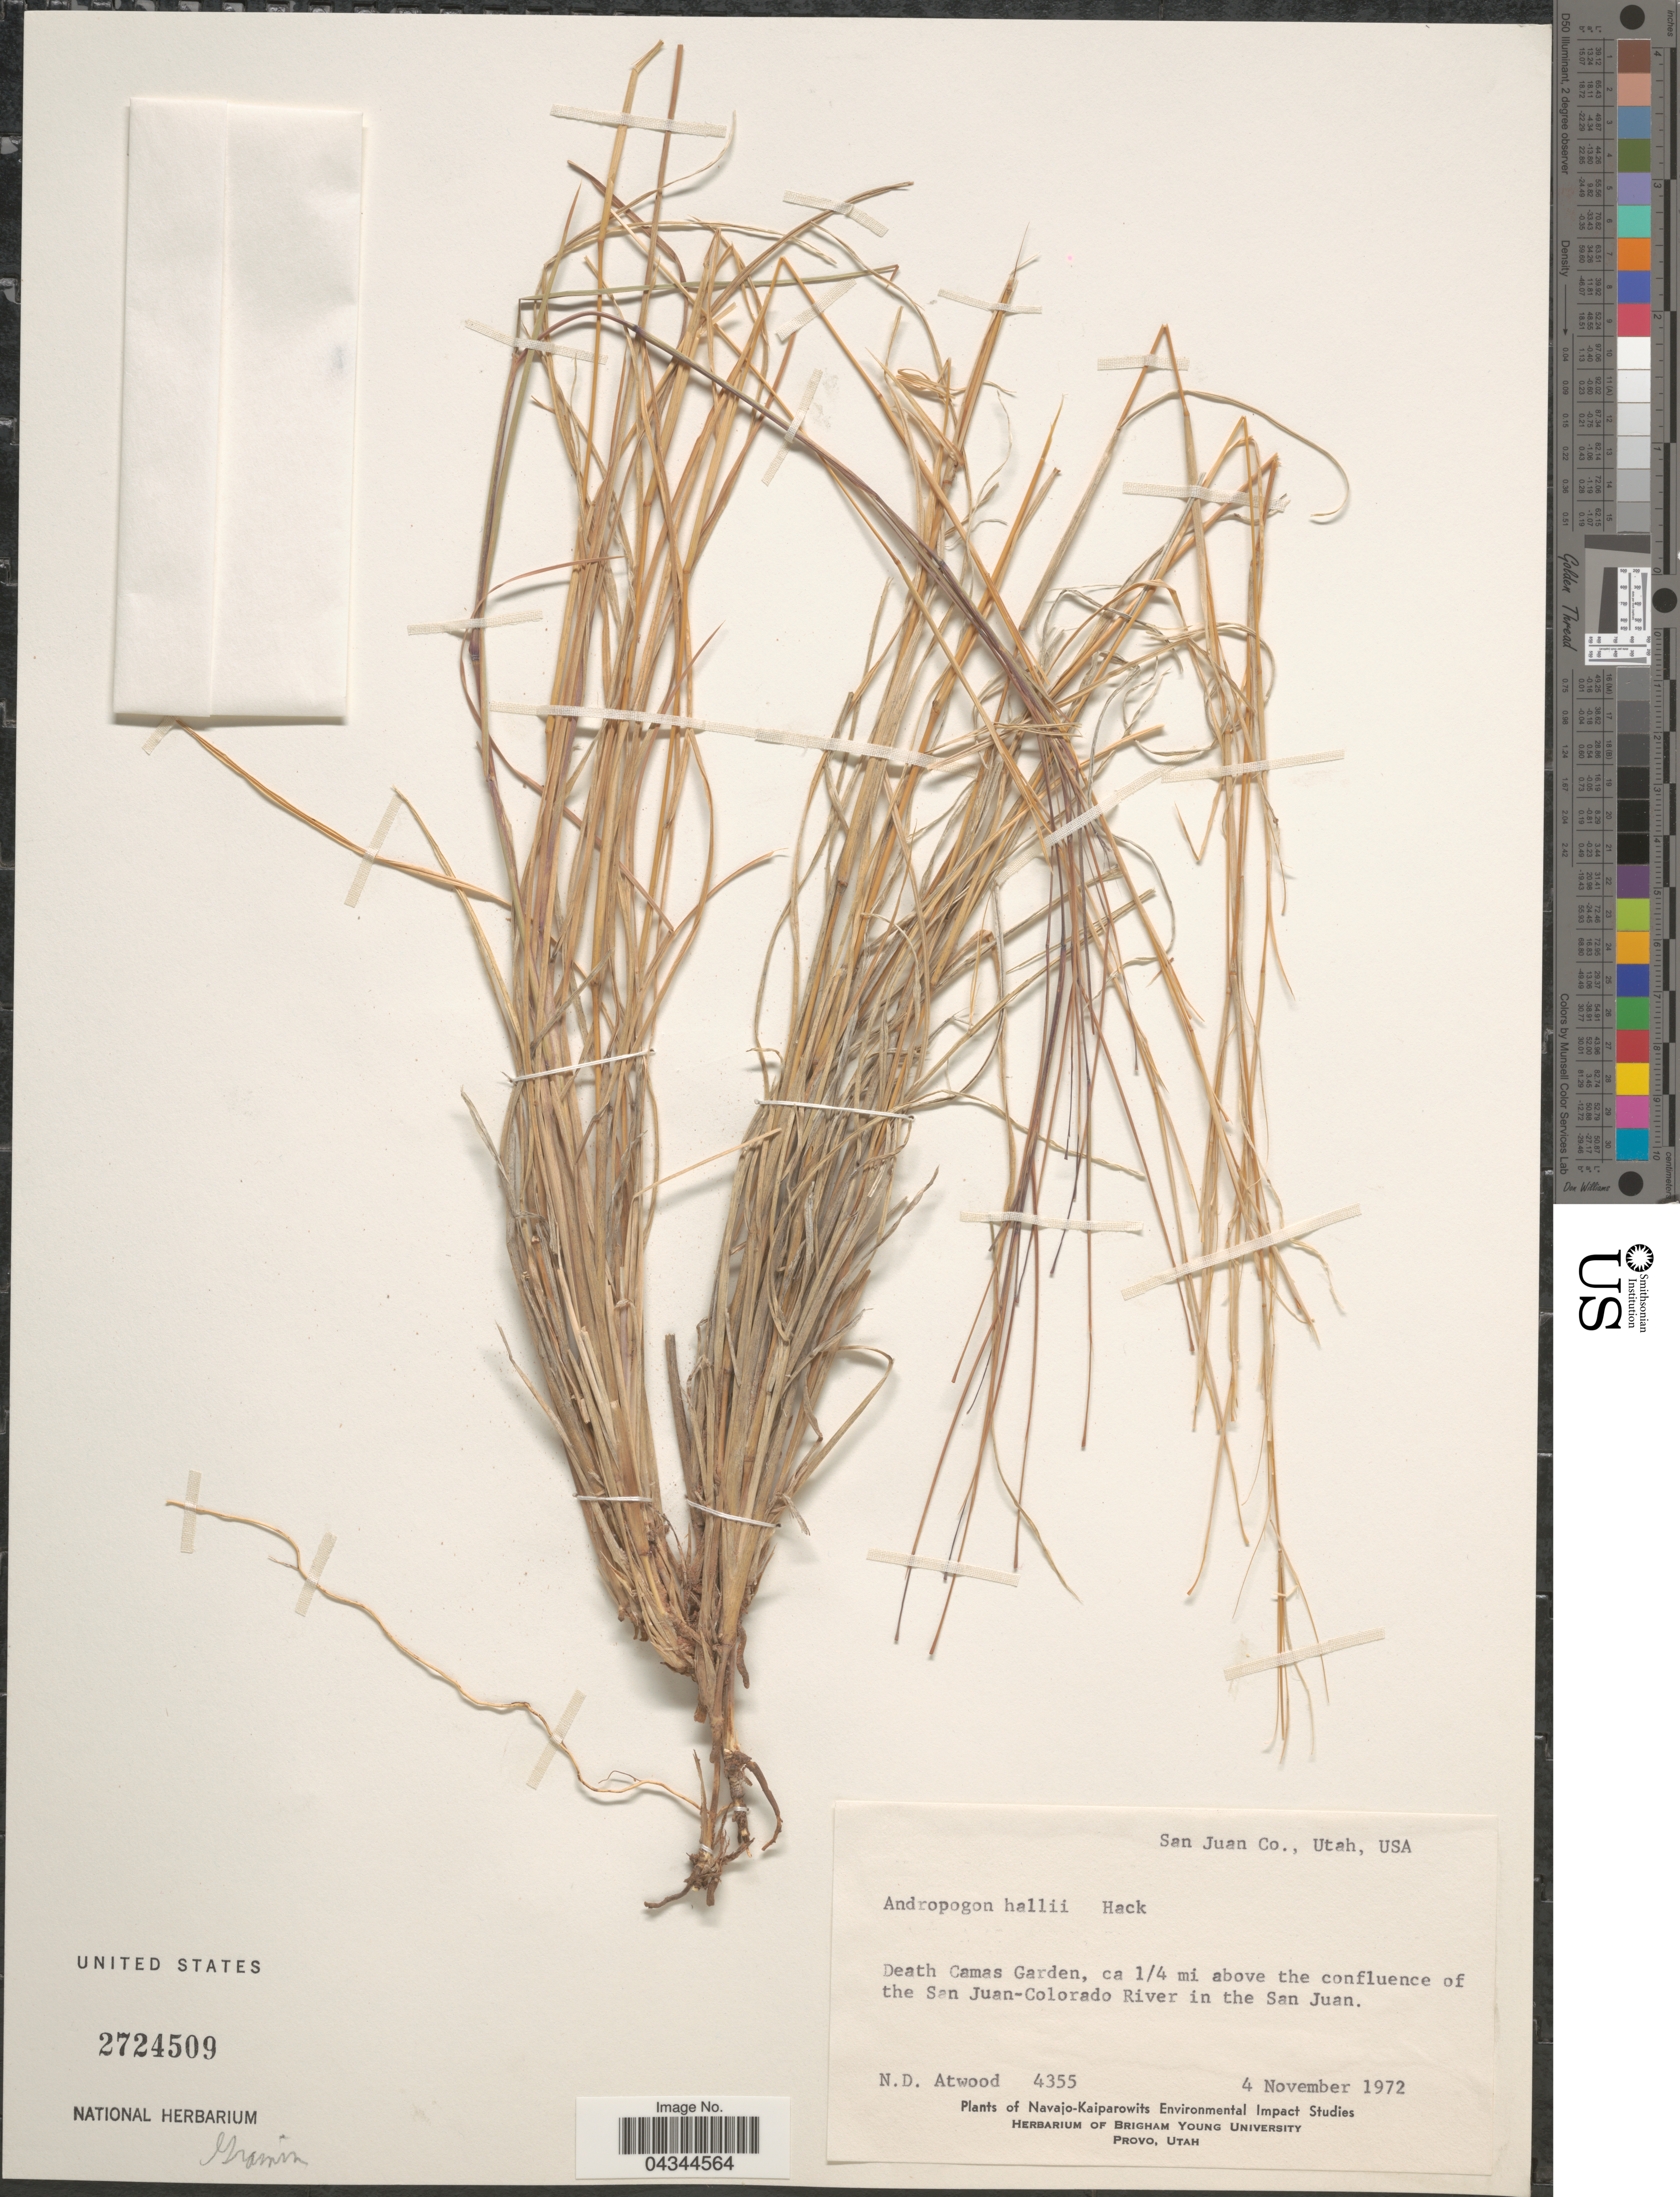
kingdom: Plantae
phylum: Tracheophyta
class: Liliopsida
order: Poales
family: Poaceae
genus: Andropogon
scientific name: Andropogon sp.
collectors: N. Atwood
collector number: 4355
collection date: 1972-11-04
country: United States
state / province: Utah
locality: San Juan Co. Death Camas Garden, ca ¼ mi above the confluence of the San Juan-Colorado River in the San Juan.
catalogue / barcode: US 2724509